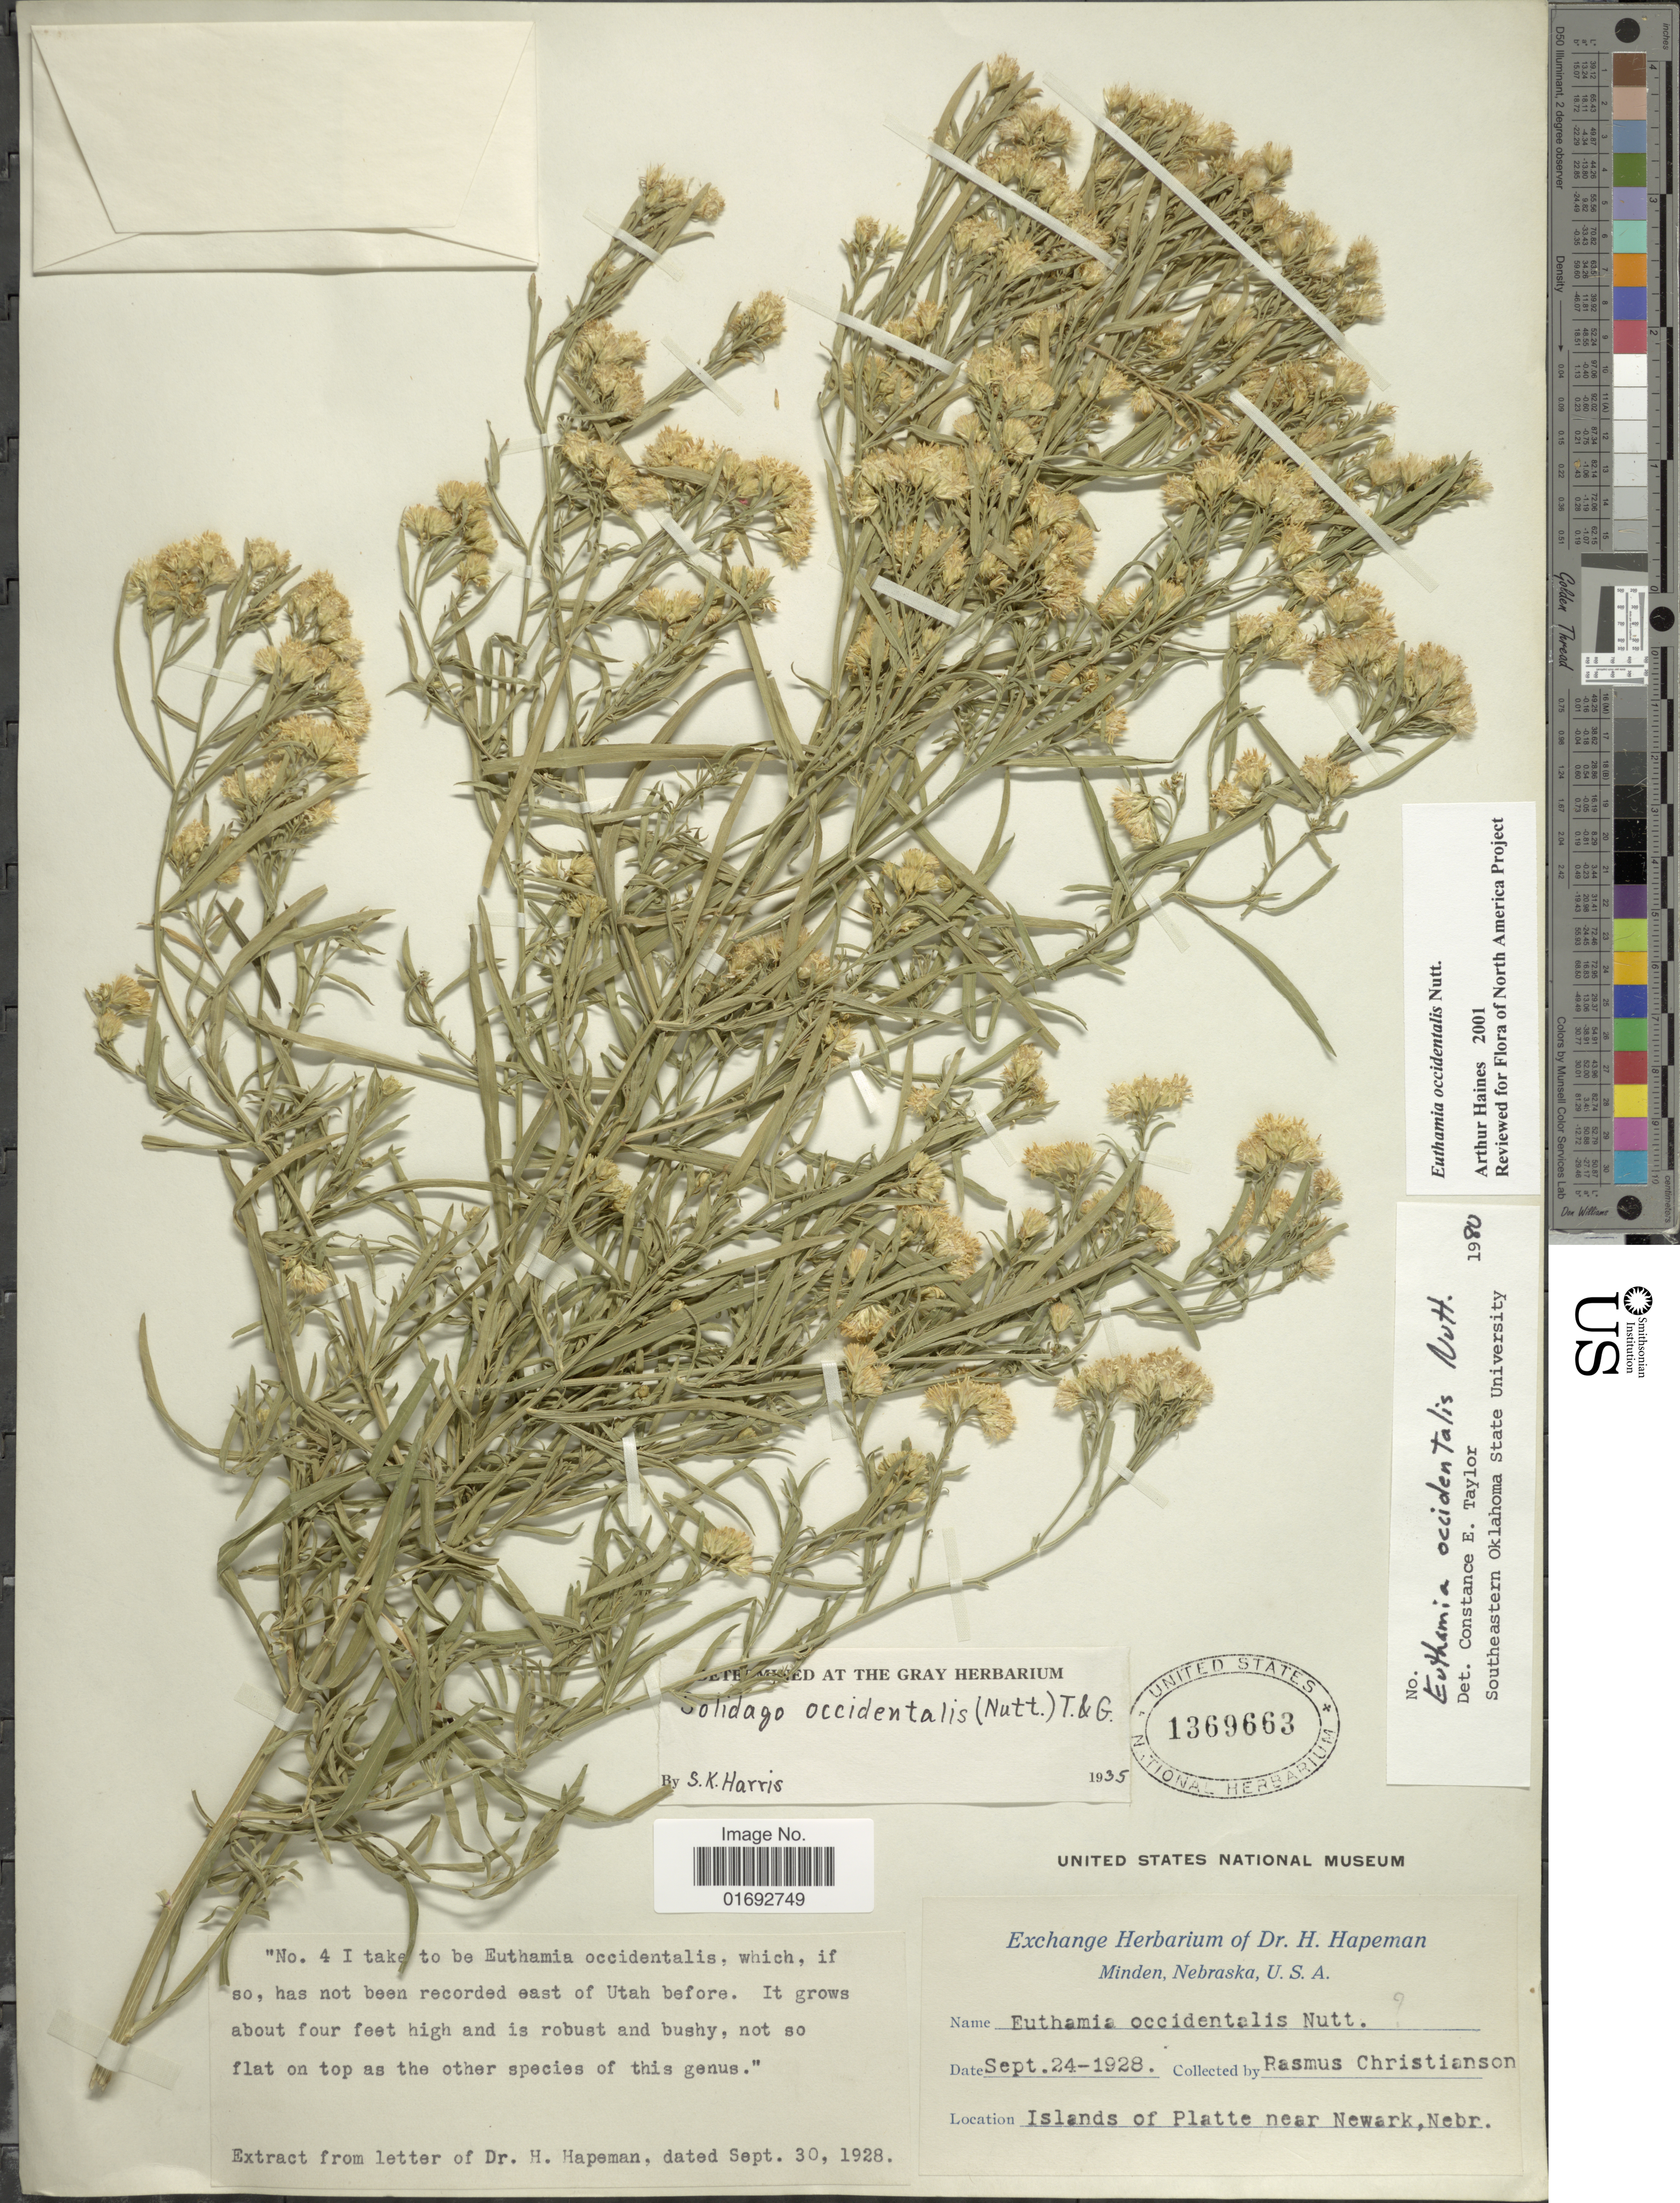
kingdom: Plantae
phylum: Tracheophyta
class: Magnoliopsida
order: Asterales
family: Asteraceae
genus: Euthamia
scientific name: Euthamia occidentalis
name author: Nutt.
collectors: R. Christianson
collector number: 4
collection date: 1928-09-24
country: United States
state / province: Nebraska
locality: Islands of Platte near Newark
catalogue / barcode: US 1369663